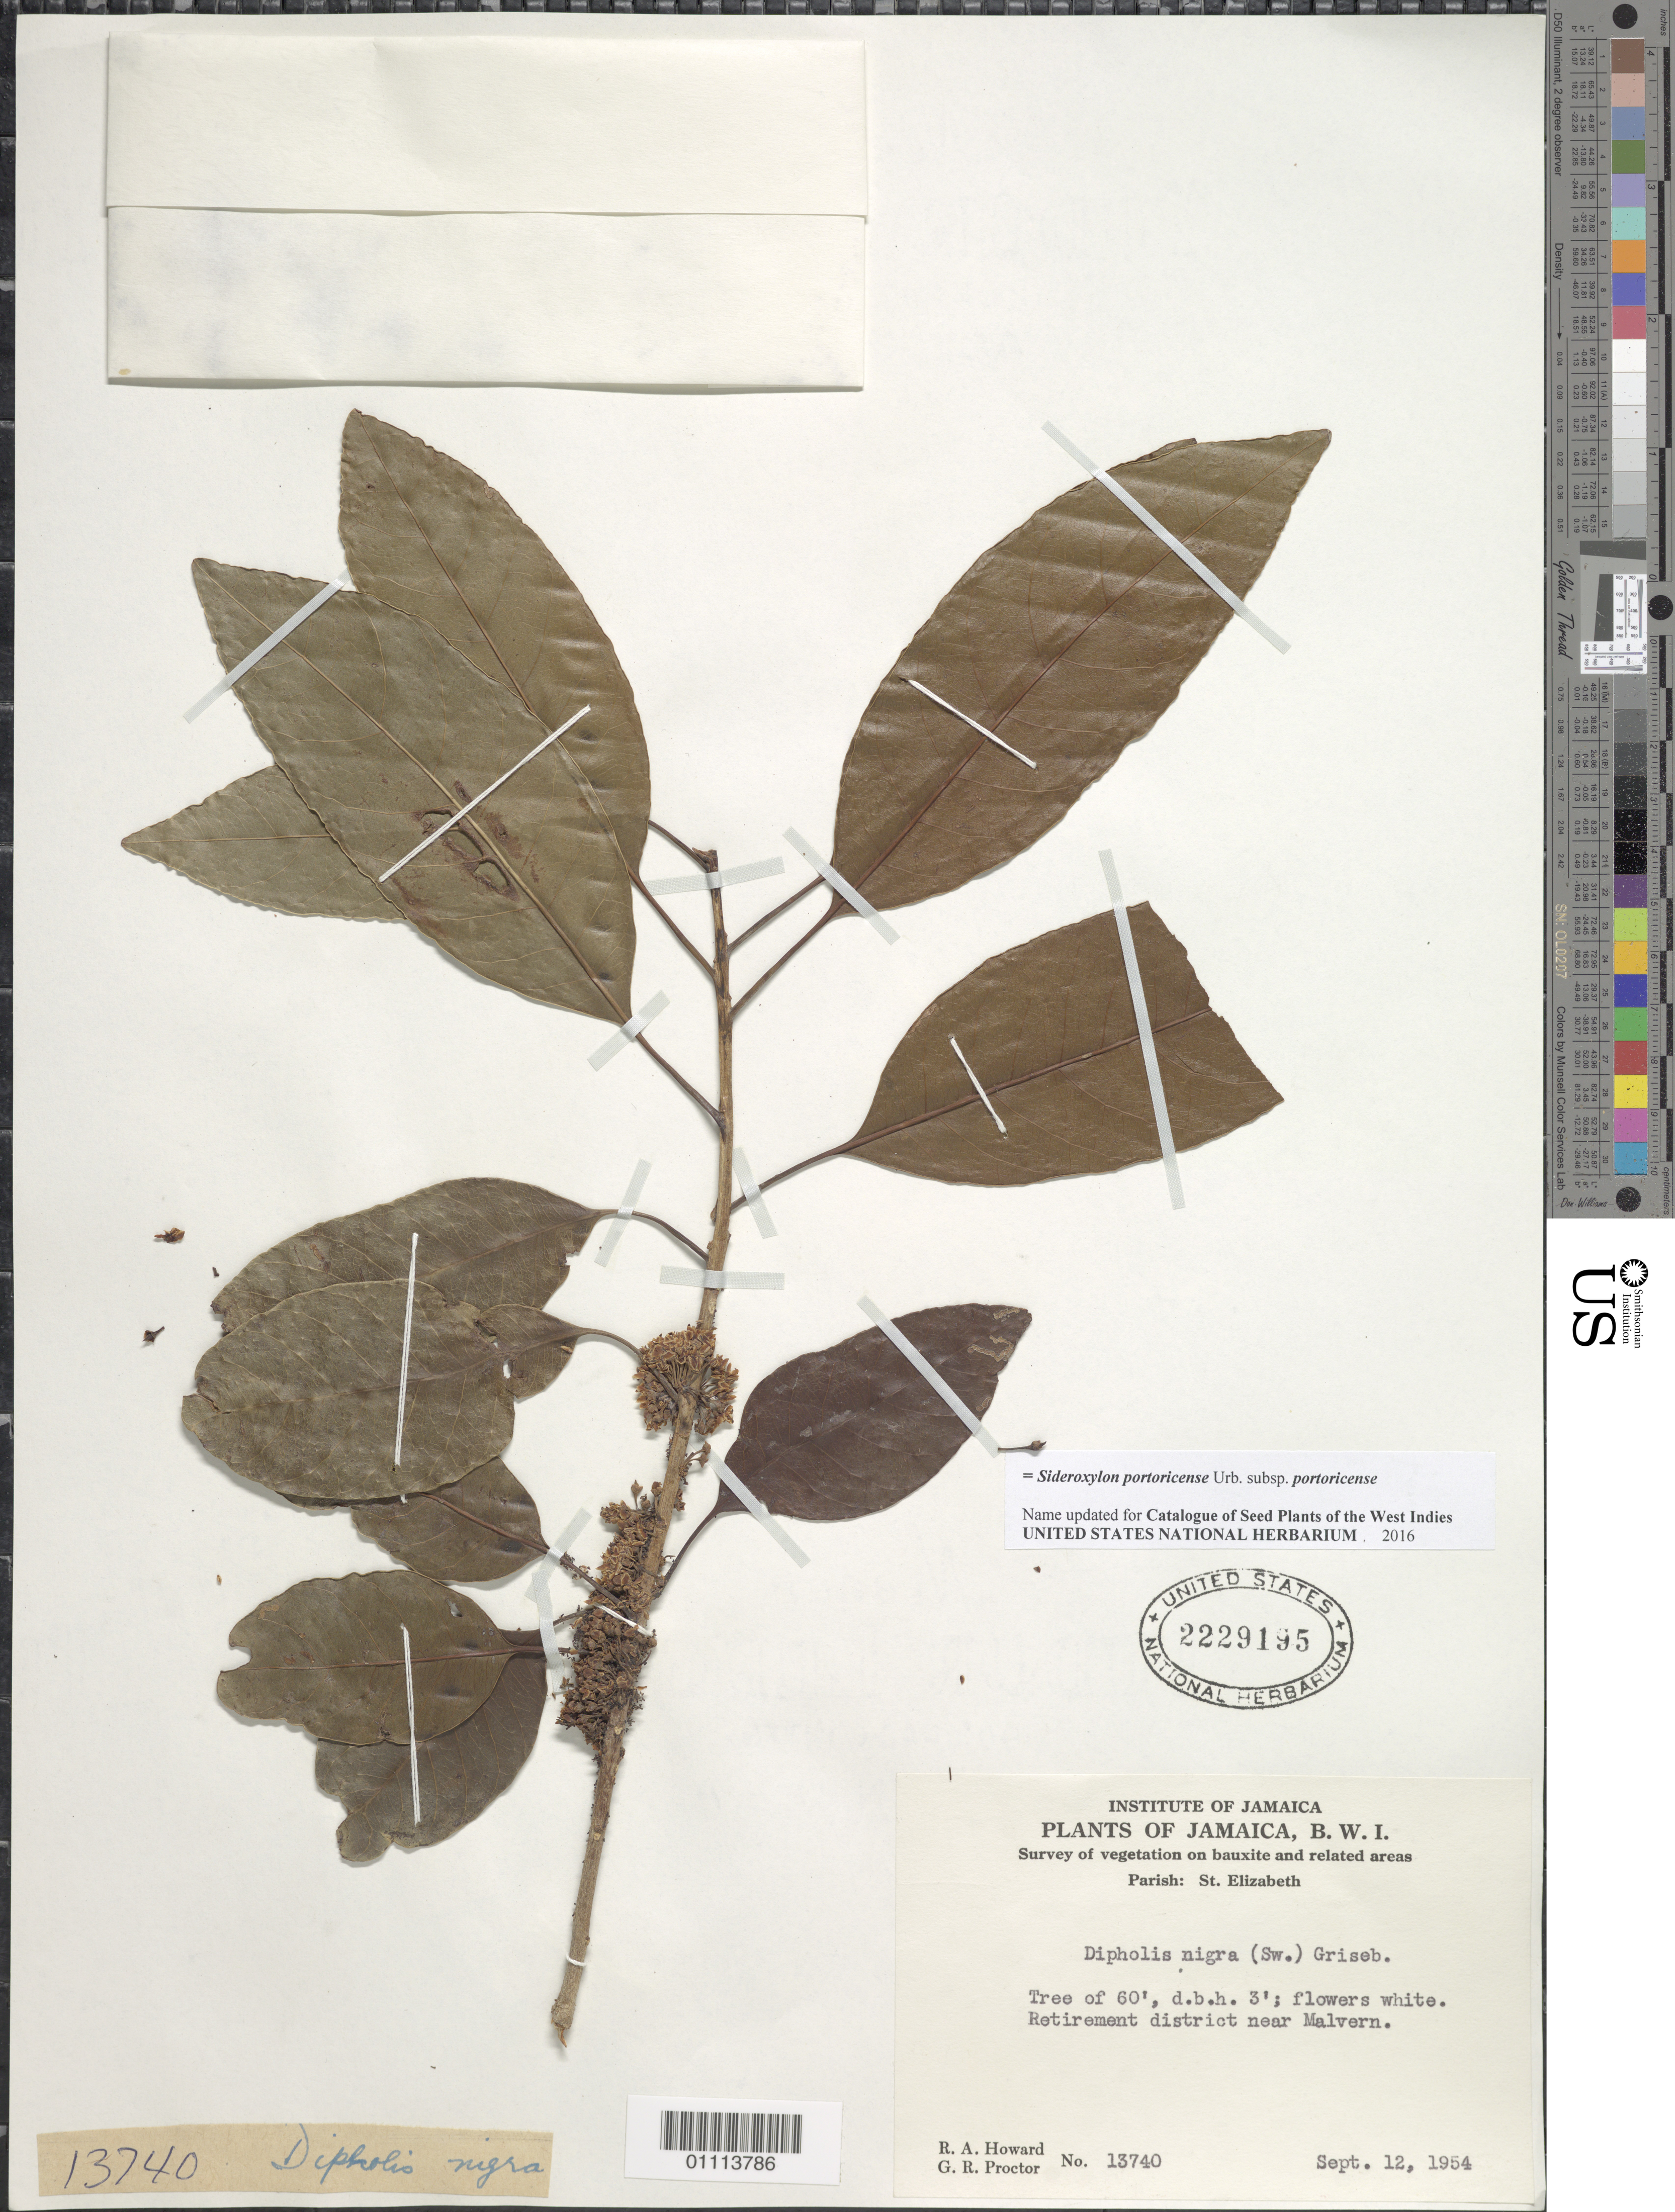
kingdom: Plantae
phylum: Tracheophyta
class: Magnoliopsida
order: Ericales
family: Sapotaceae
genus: Dipholis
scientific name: Dipholis nigra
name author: (Sw.) Griseb.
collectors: G. R. Proctor & G. R. Proctor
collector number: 13740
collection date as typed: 12 Sep 1954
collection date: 1954-09-12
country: Jamaica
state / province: Saint Elizabeth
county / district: Retirement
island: Jamaica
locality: Retirement district near Malvern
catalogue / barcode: US 2229195